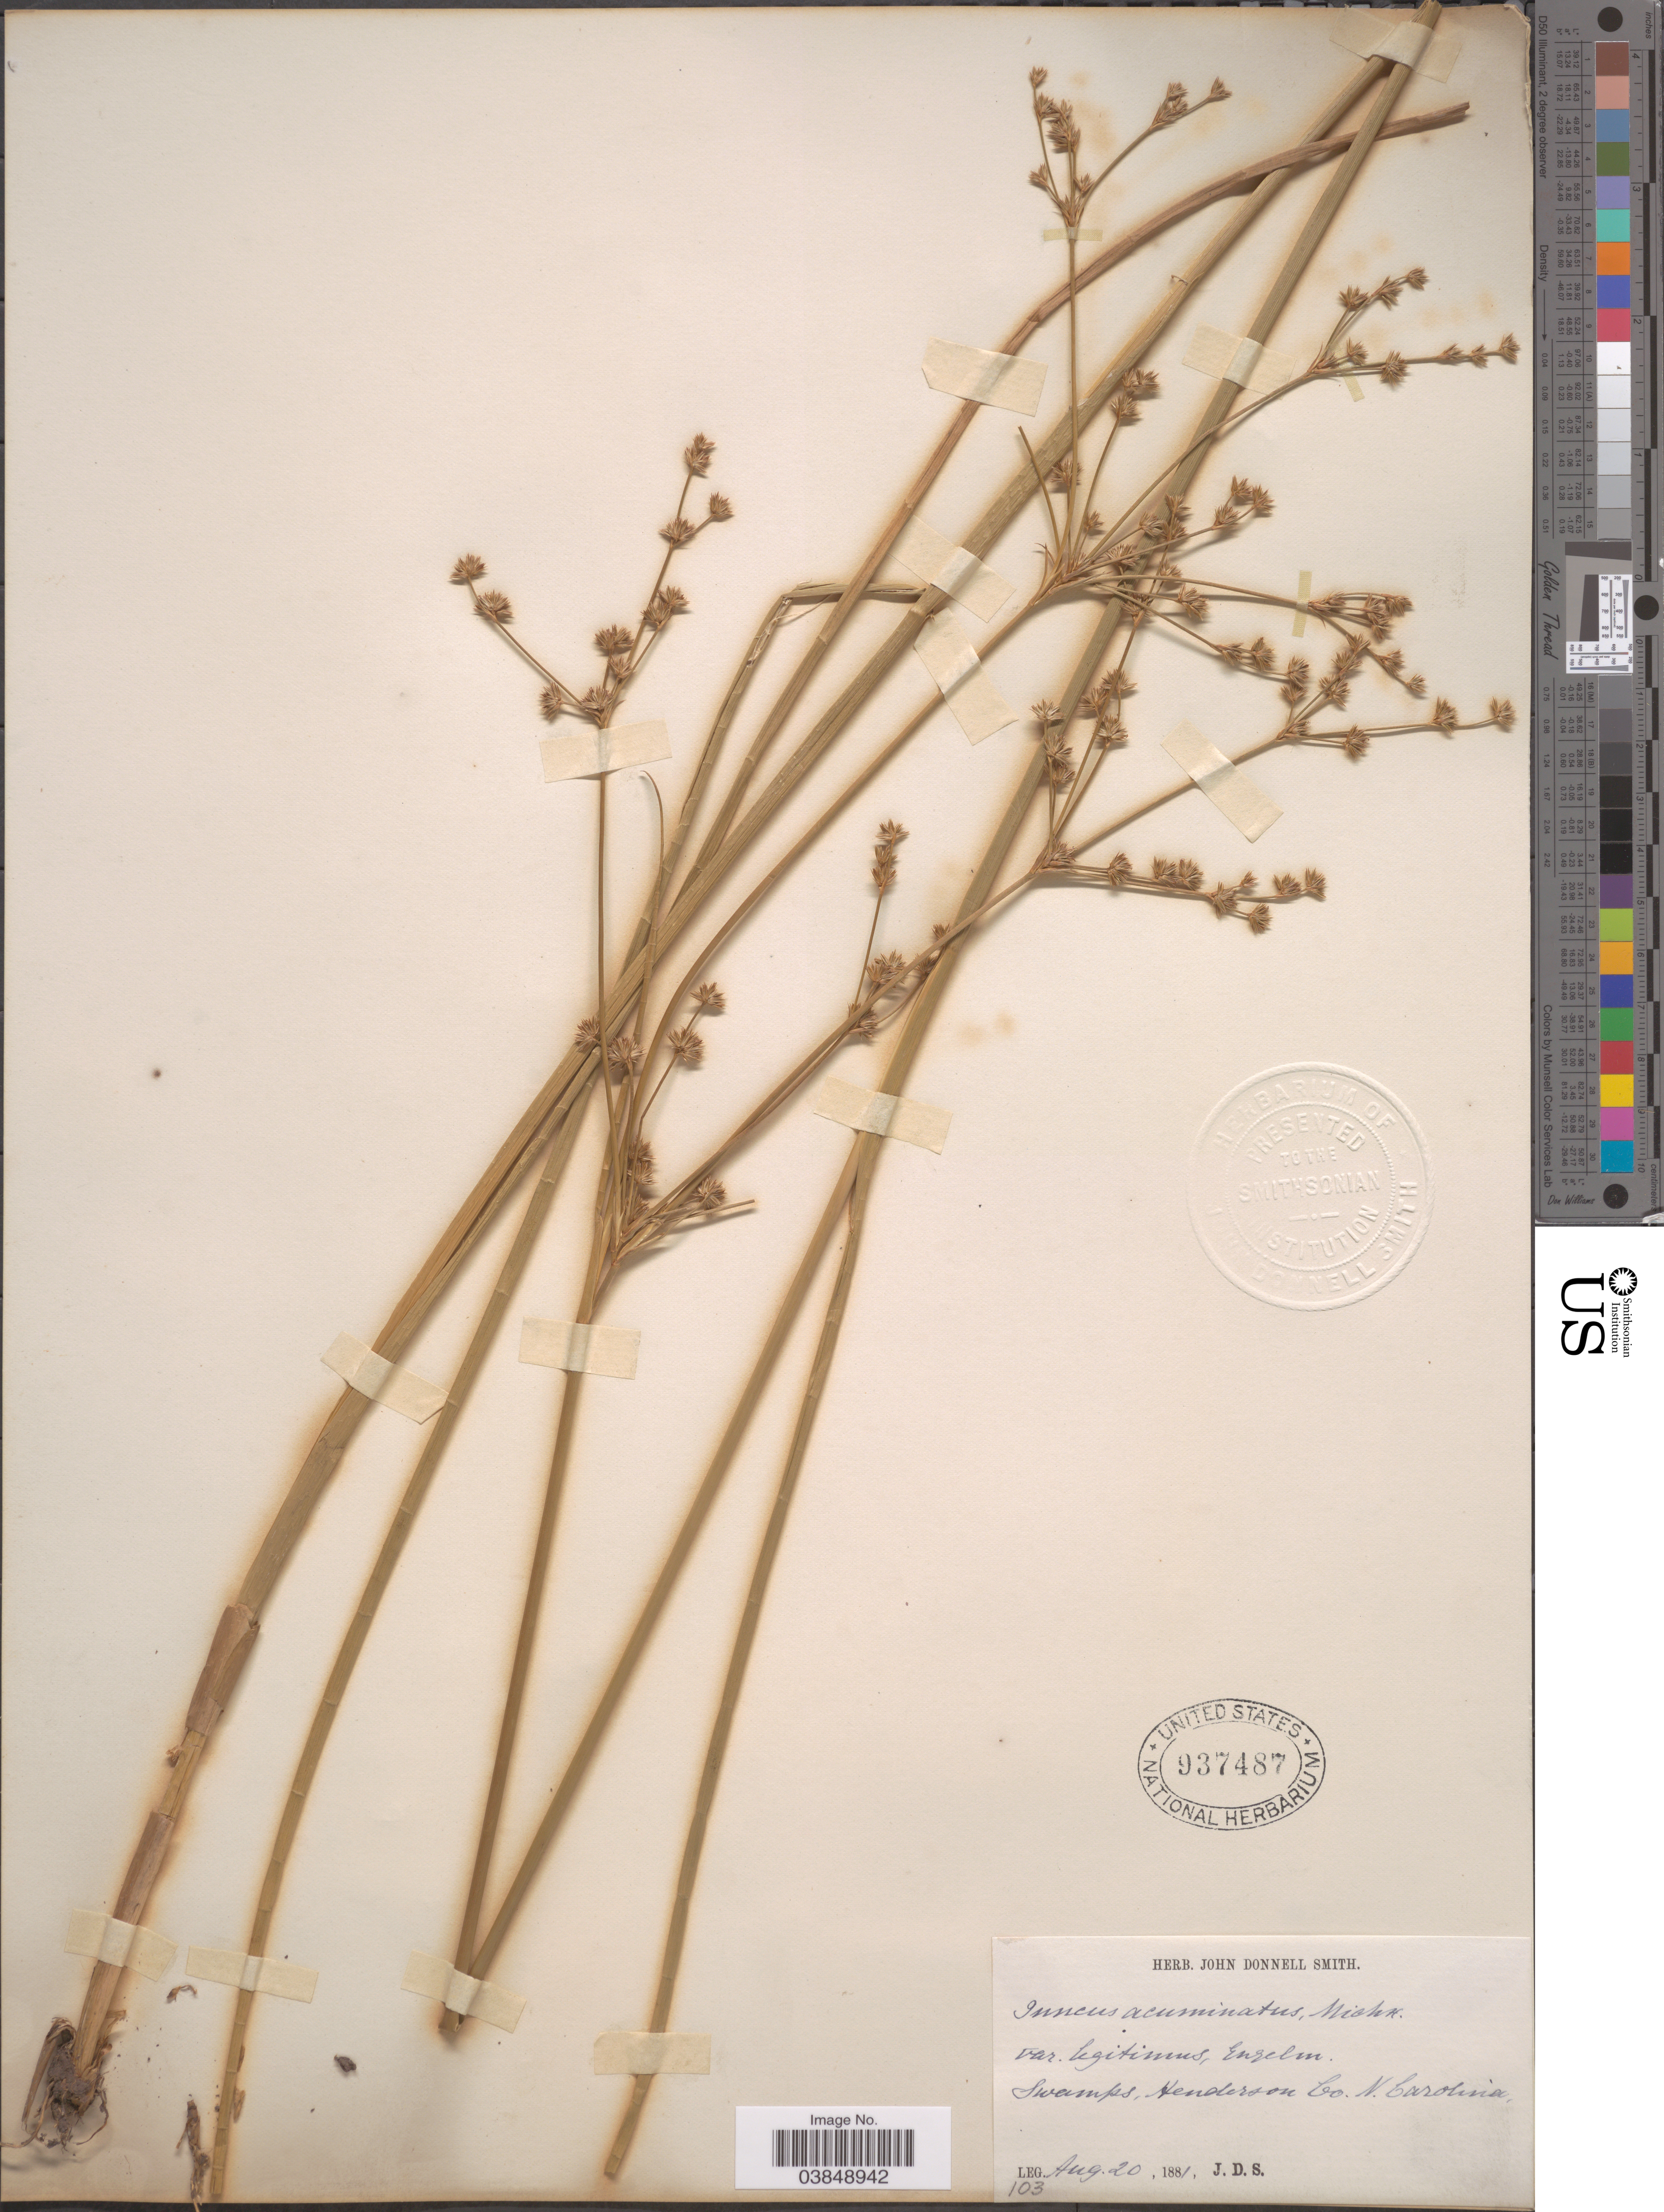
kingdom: Plantae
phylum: Tracheophyta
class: Liliopsida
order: Poales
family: Juncaceae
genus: Juncus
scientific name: Juncus acuminatus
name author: Michx.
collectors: J. Donnell Smith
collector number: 103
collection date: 1881-08-20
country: United States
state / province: North Carolina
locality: Henderson Co.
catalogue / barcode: US 937487